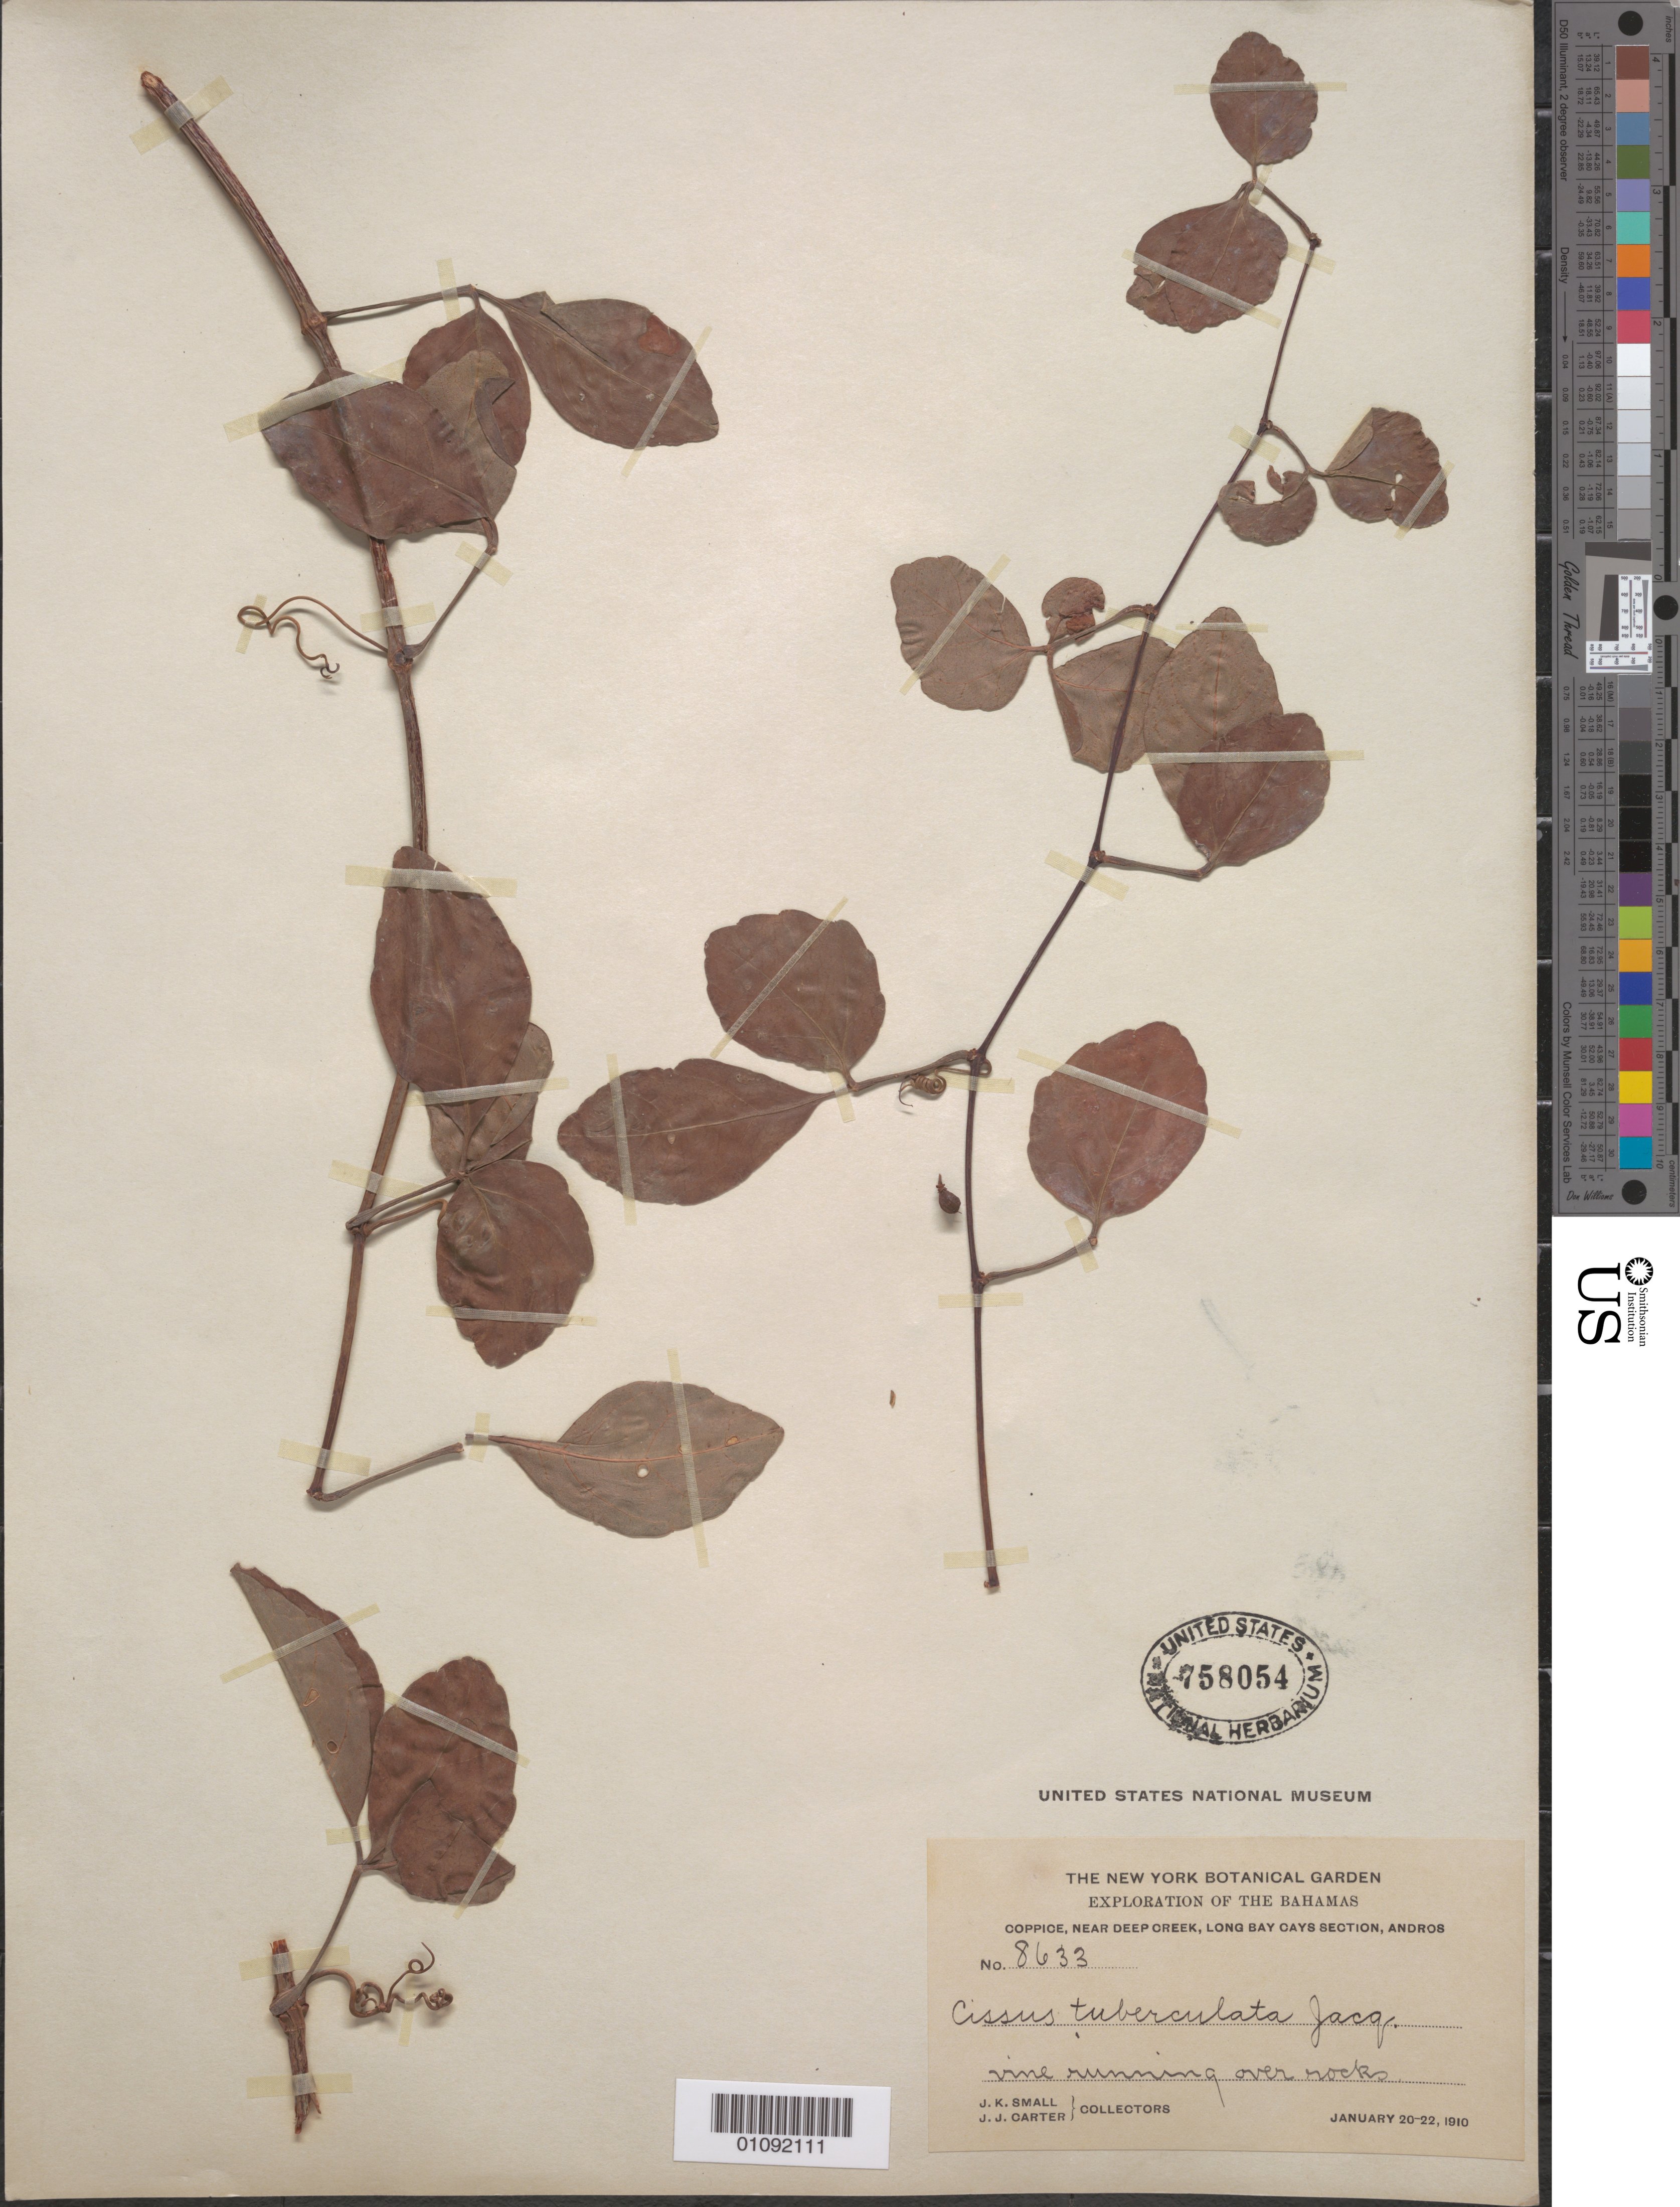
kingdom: Plantae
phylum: Tracheophyta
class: Magnoliopsida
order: Vitales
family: Vitaceae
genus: Cissus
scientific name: Cissus tuberculata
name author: Jacq.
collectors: J. K. Small & J. J. Carter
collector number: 8633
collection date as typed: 20 Jan 1910 to 22 Jan 1910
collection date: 1910-01-20/1910-01-22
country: Bahamas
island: Andros I.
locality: Coppice, near Deep Creek, Long Bay Cays Section, Andros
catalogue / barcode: US 758054